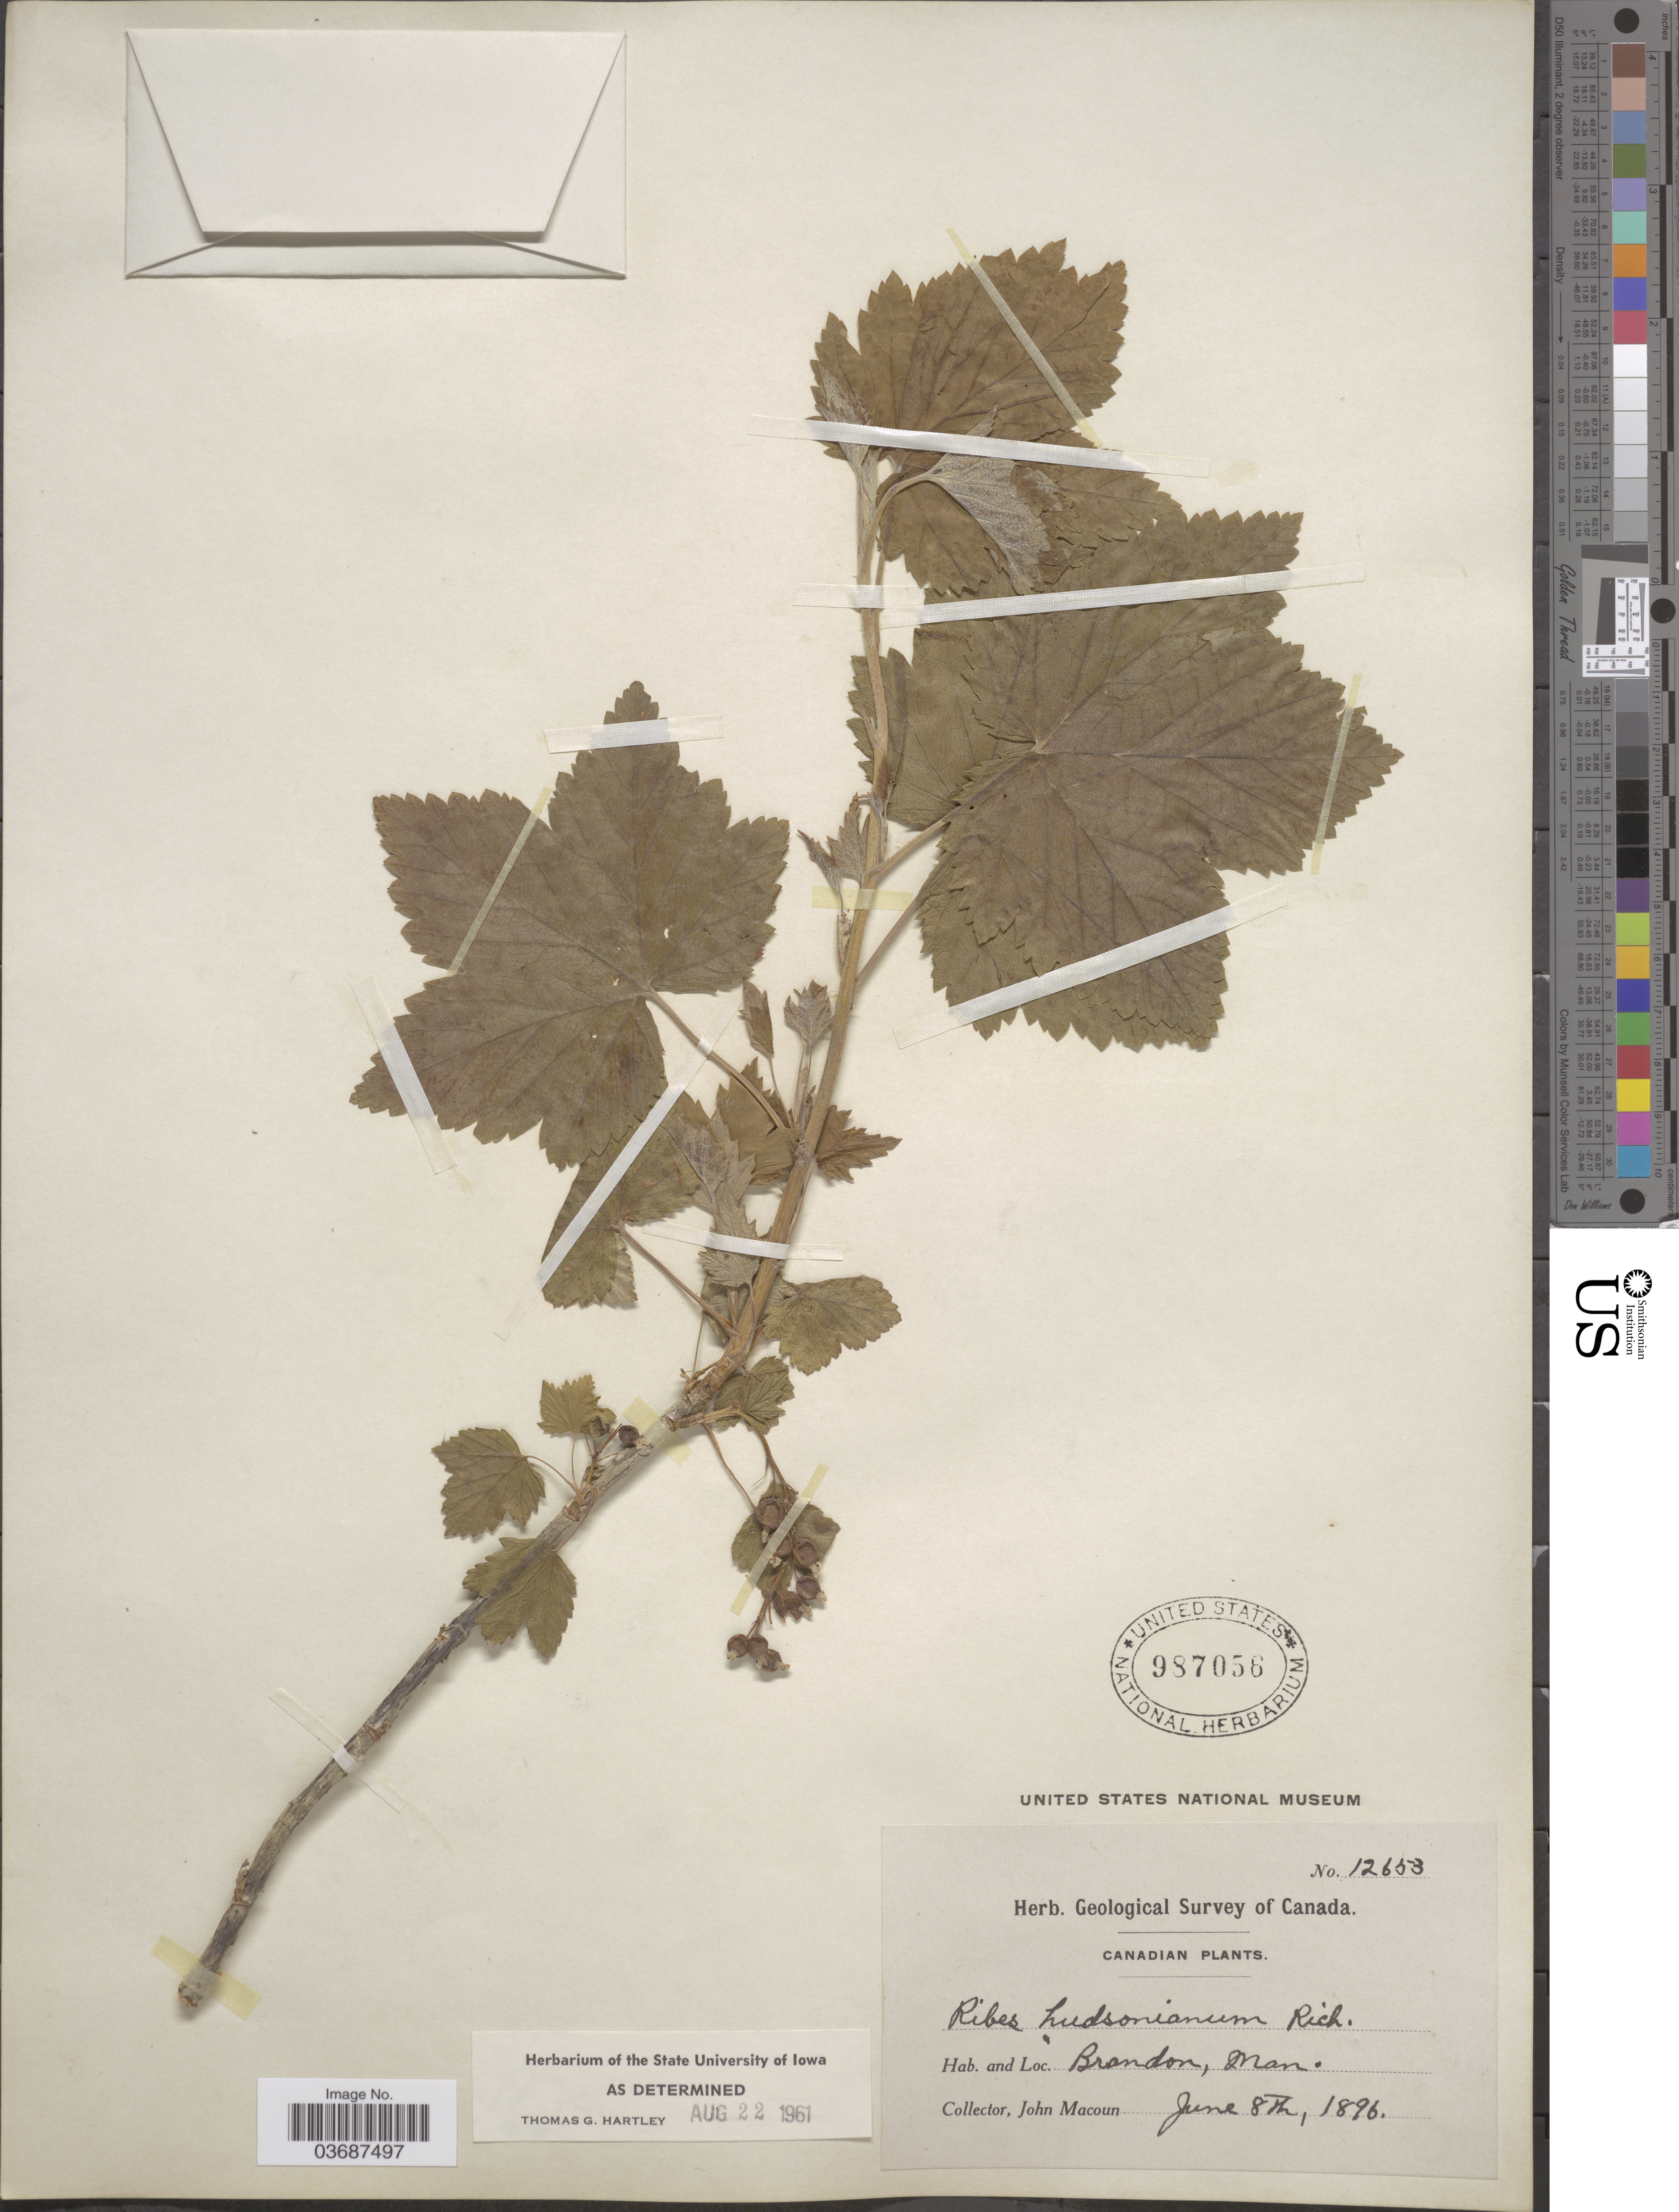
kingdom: Plantae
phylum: Tracheophyta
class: Magnoliopsida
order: Saxifragales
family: Grossulariaceae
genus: Ribes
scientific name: Ribes hudsonianum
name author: Richardson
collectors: J. Macoun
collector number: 12653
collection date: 1896-06-08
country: Canada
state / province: Manitoba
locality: Geological Survey of Canada. Brandon.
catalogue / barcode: US 987056